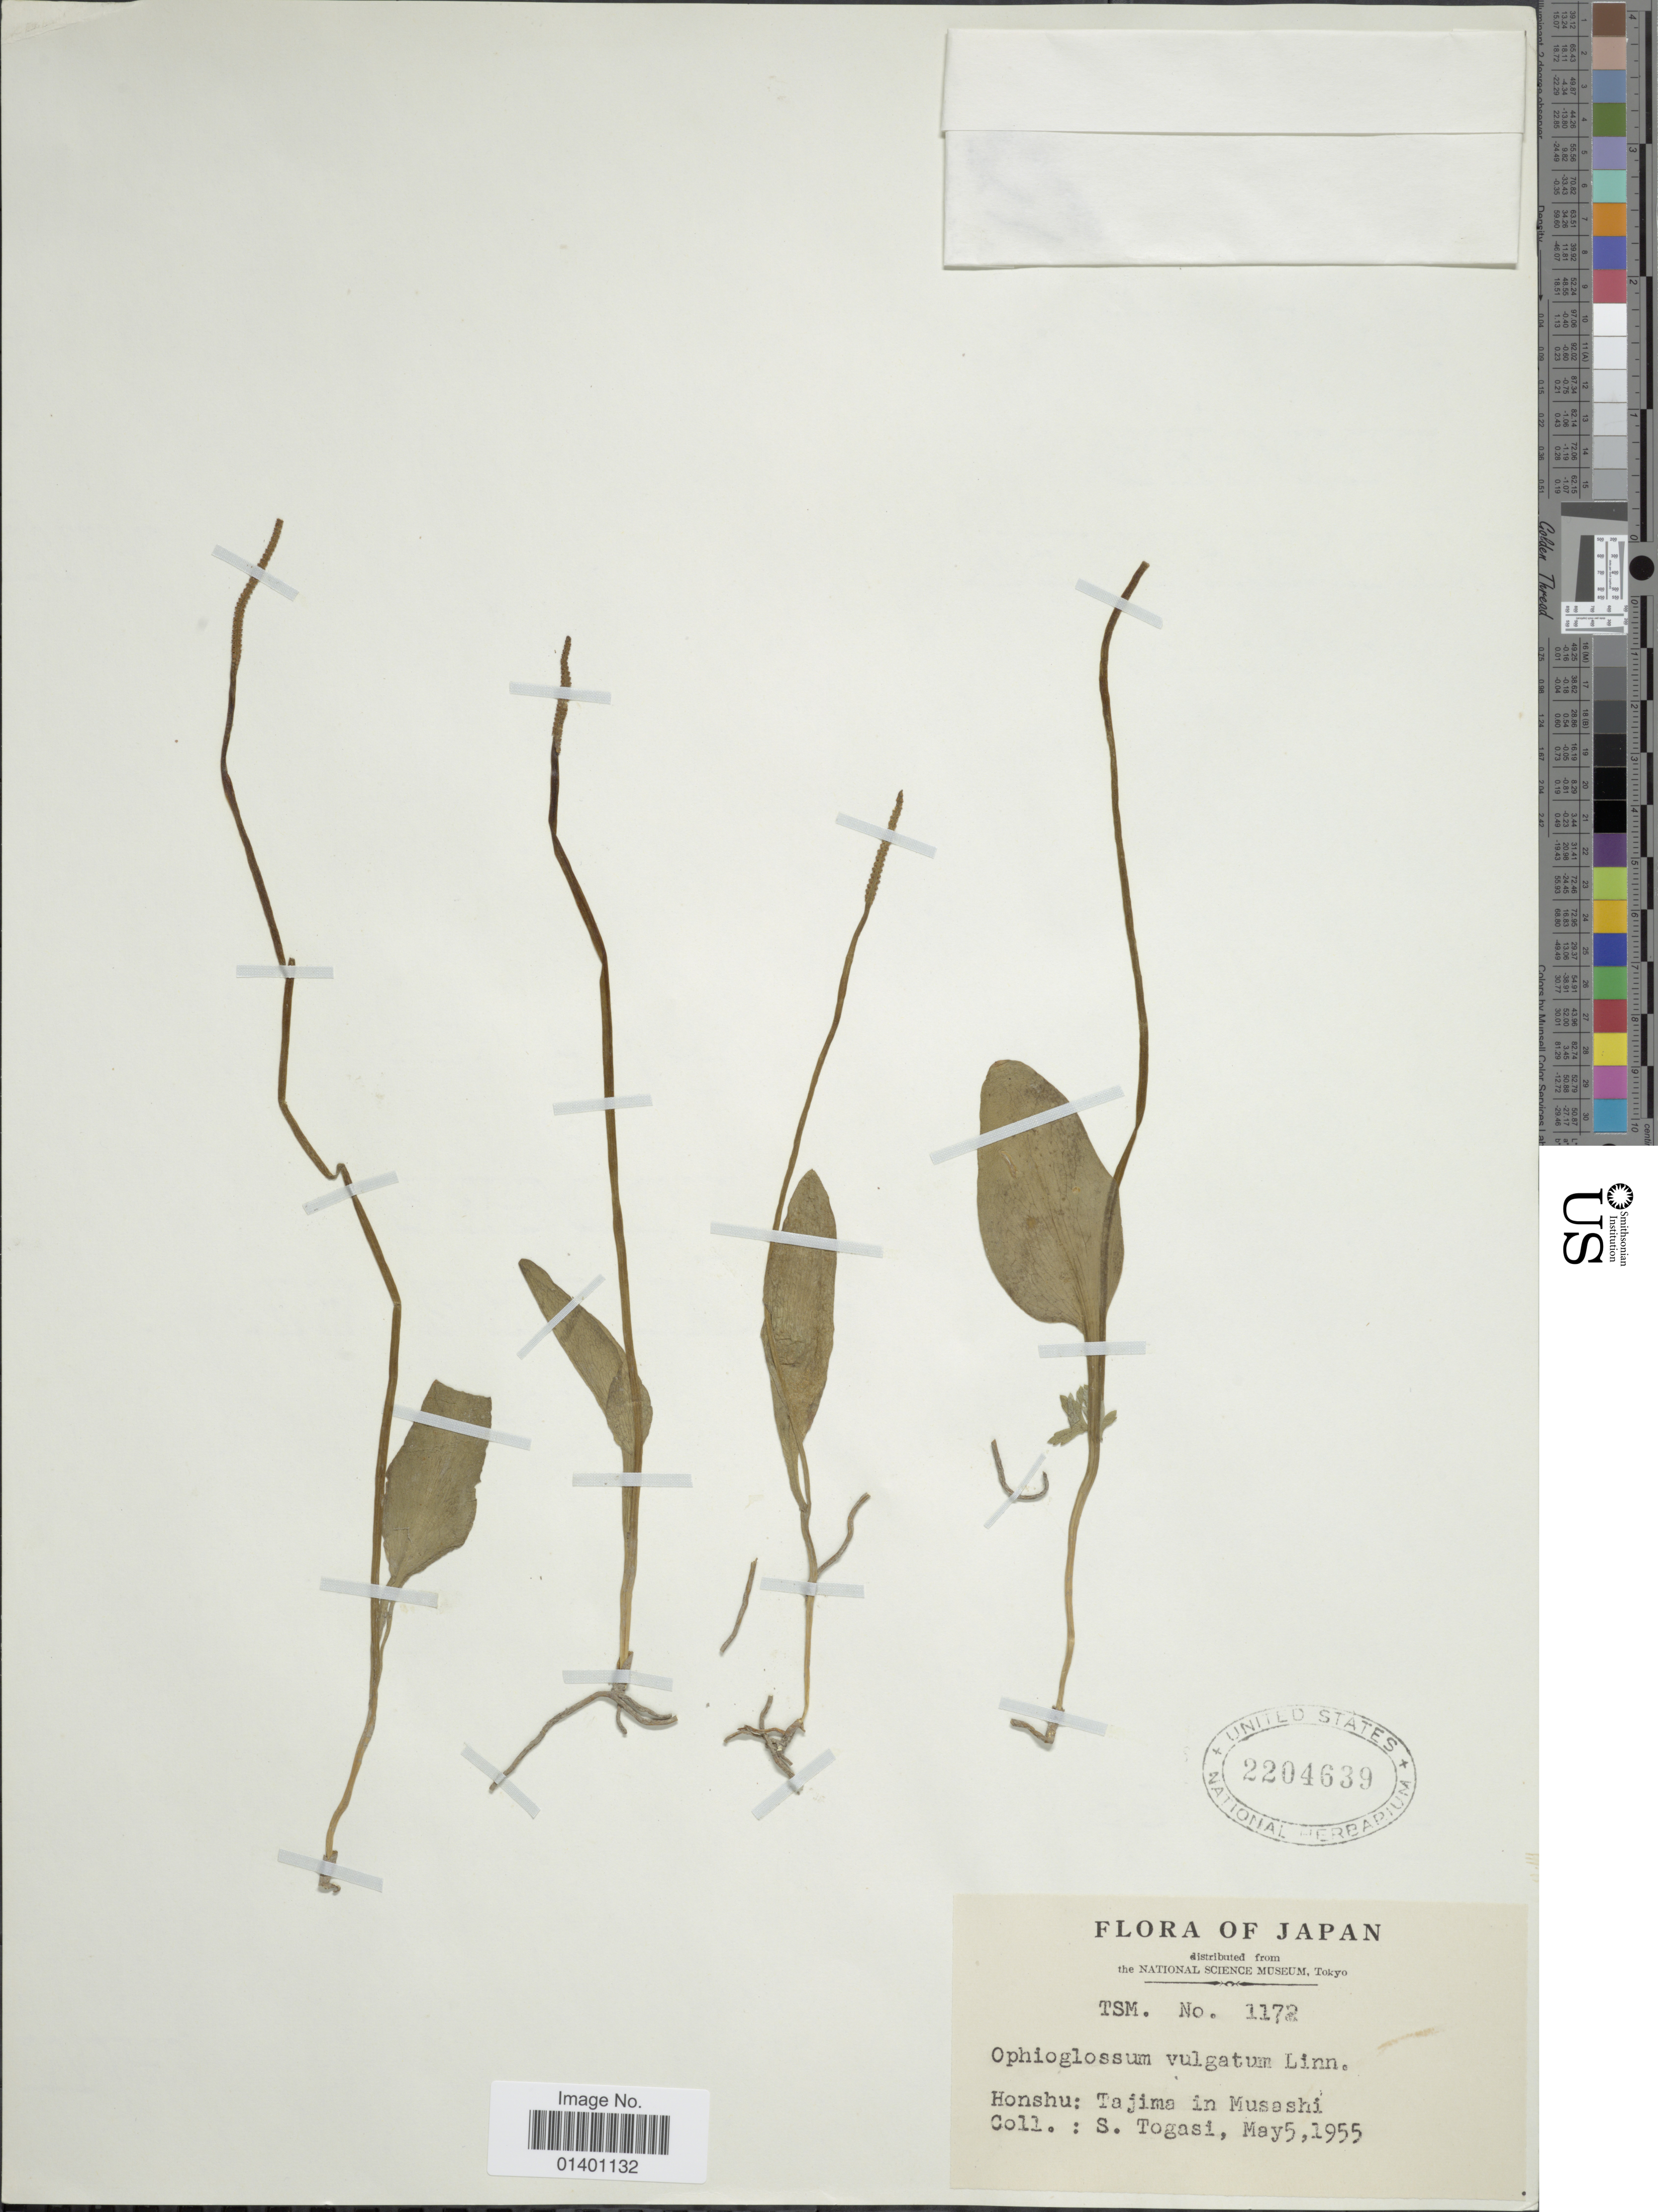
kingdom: Plantae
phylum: Tracheophyta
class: Polypodiopsida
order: Ophioglossales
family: Ophioglossaceae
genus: Ophioglossum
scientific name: Ophioglossum vulgatum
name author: L.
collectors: S. Togasi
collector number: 1172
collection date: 1955-05-05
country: Japan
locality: Honshu: Tajima in Musashi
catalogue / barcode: US 2204639